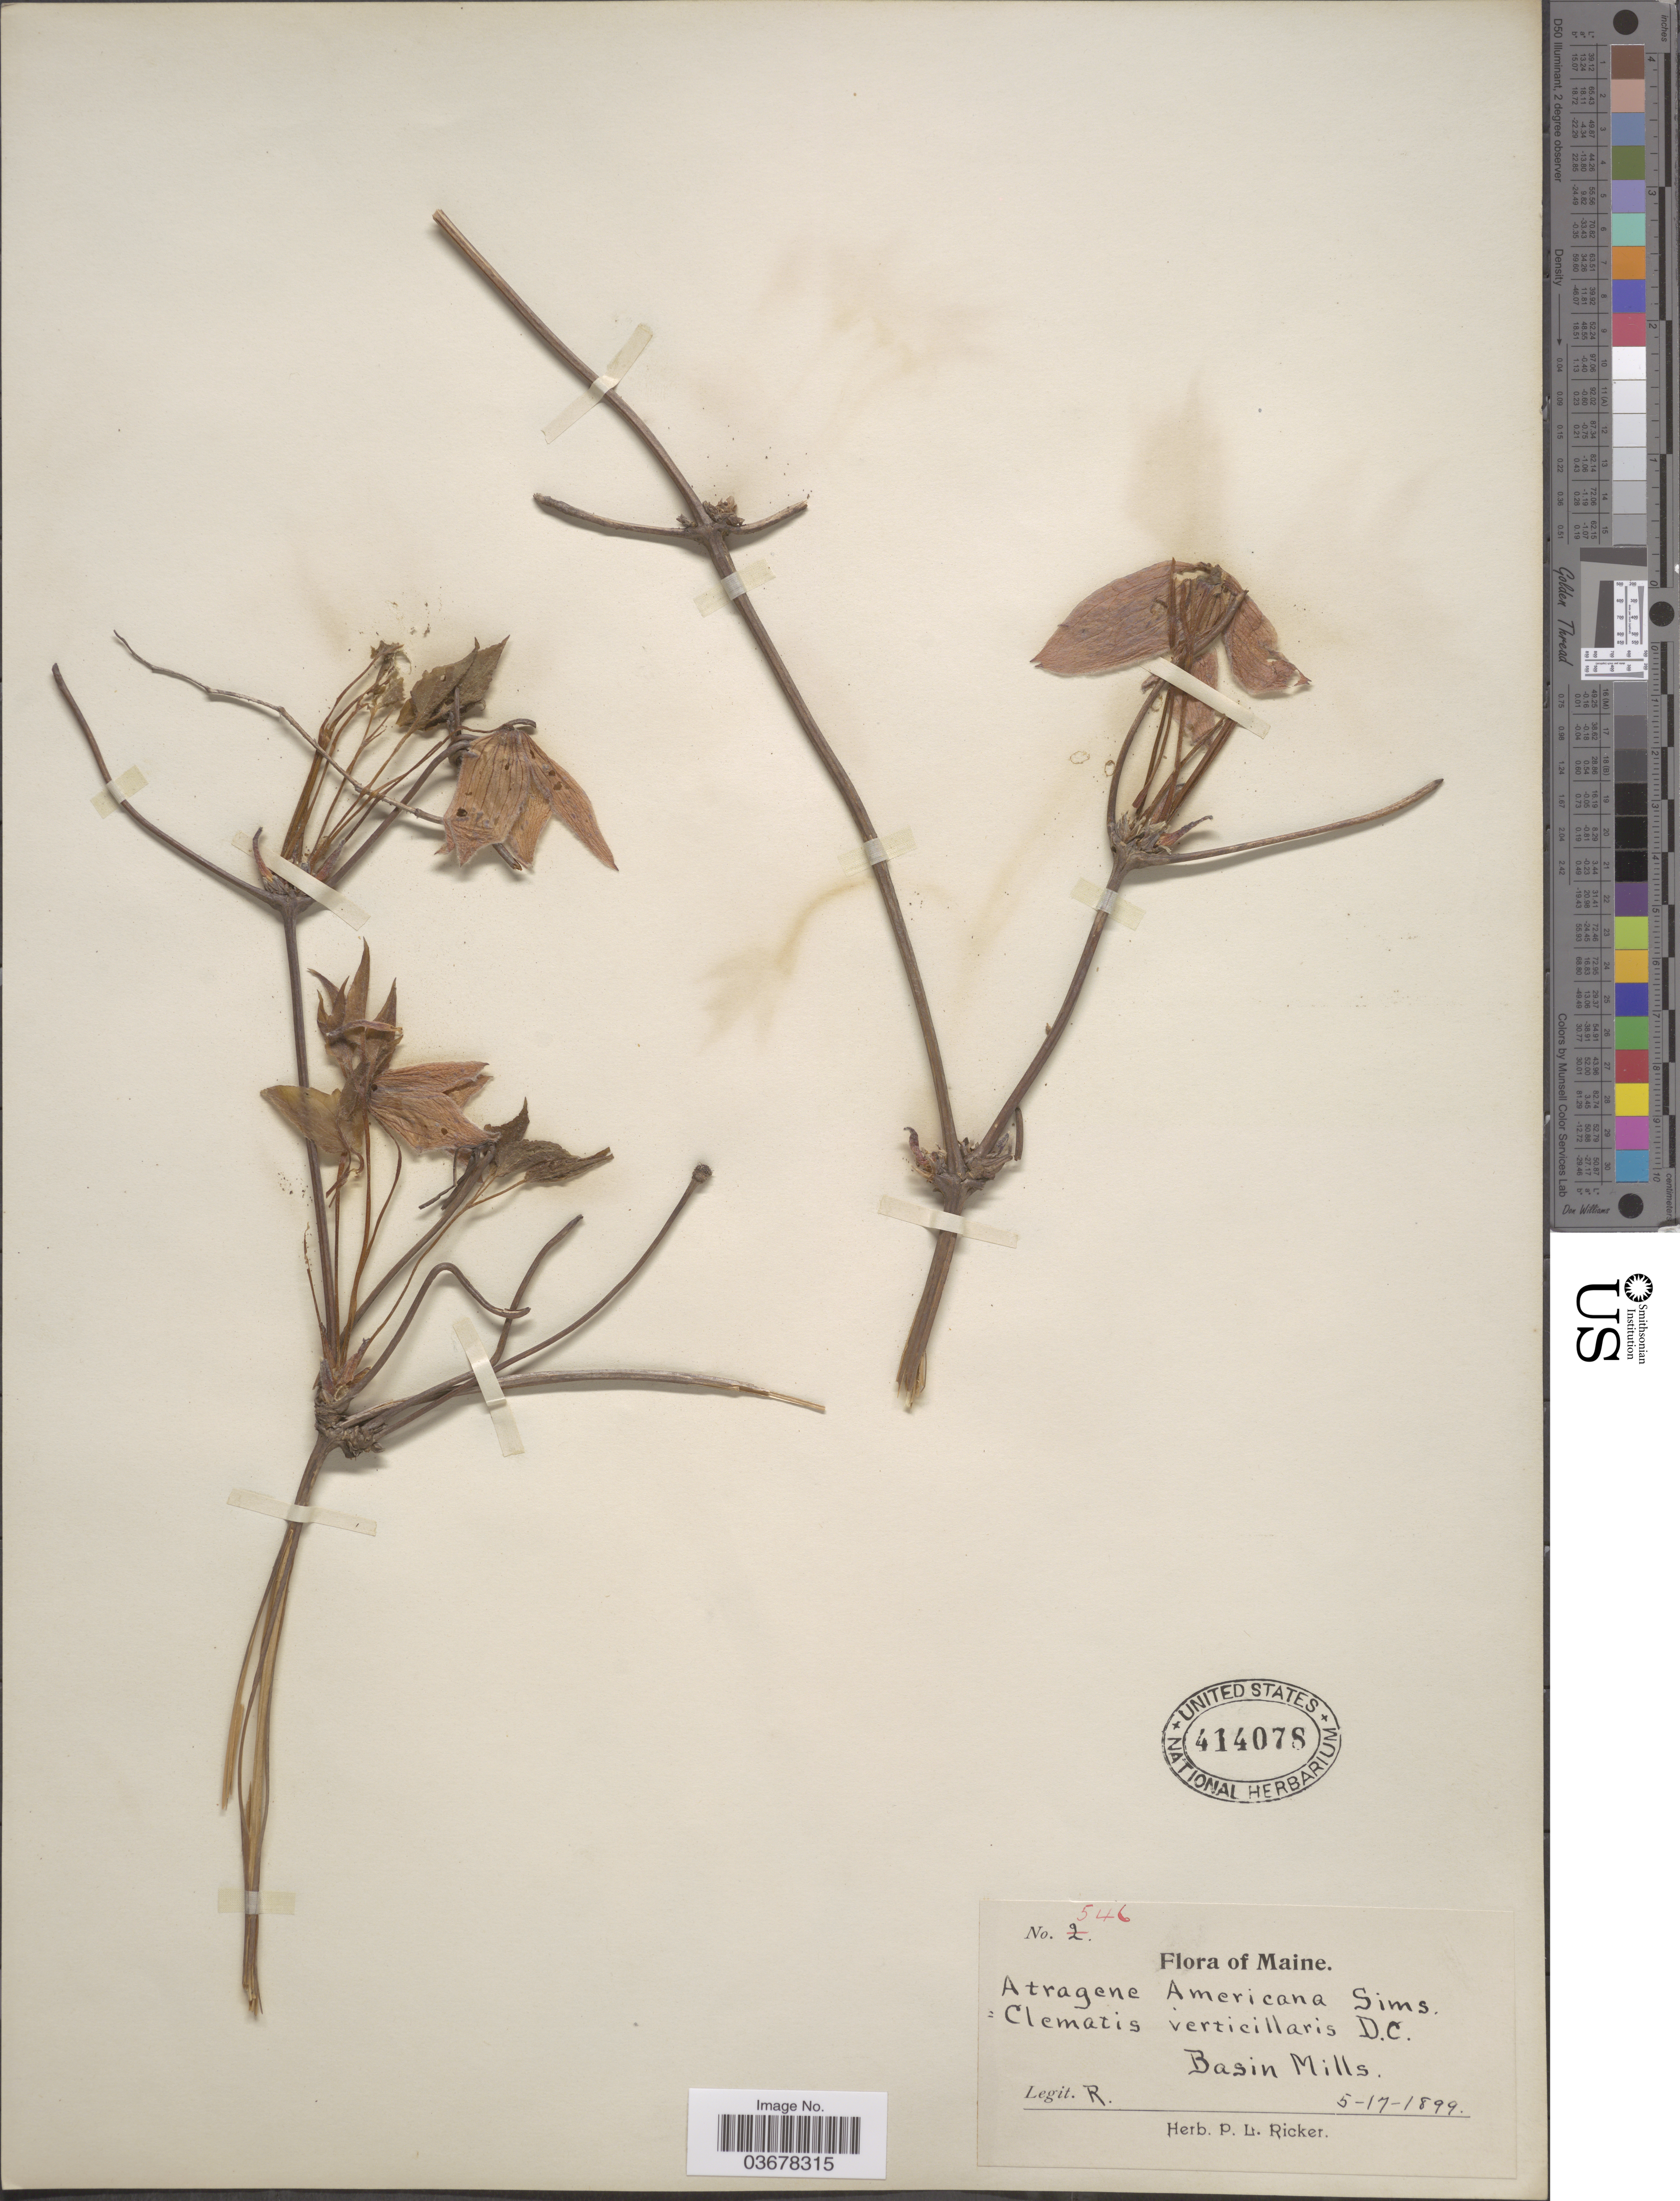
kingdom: Plantae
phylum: Tracheophyta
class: Magnoliopsida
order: Ranunculales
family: Ranunculaceae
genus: Clematis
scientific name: Clematis verticillaris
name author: DC.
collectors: P. Ricker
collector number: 546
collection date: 1899-05-17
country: United States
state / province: Maine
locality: Basin Mills.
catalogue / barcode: US 414078